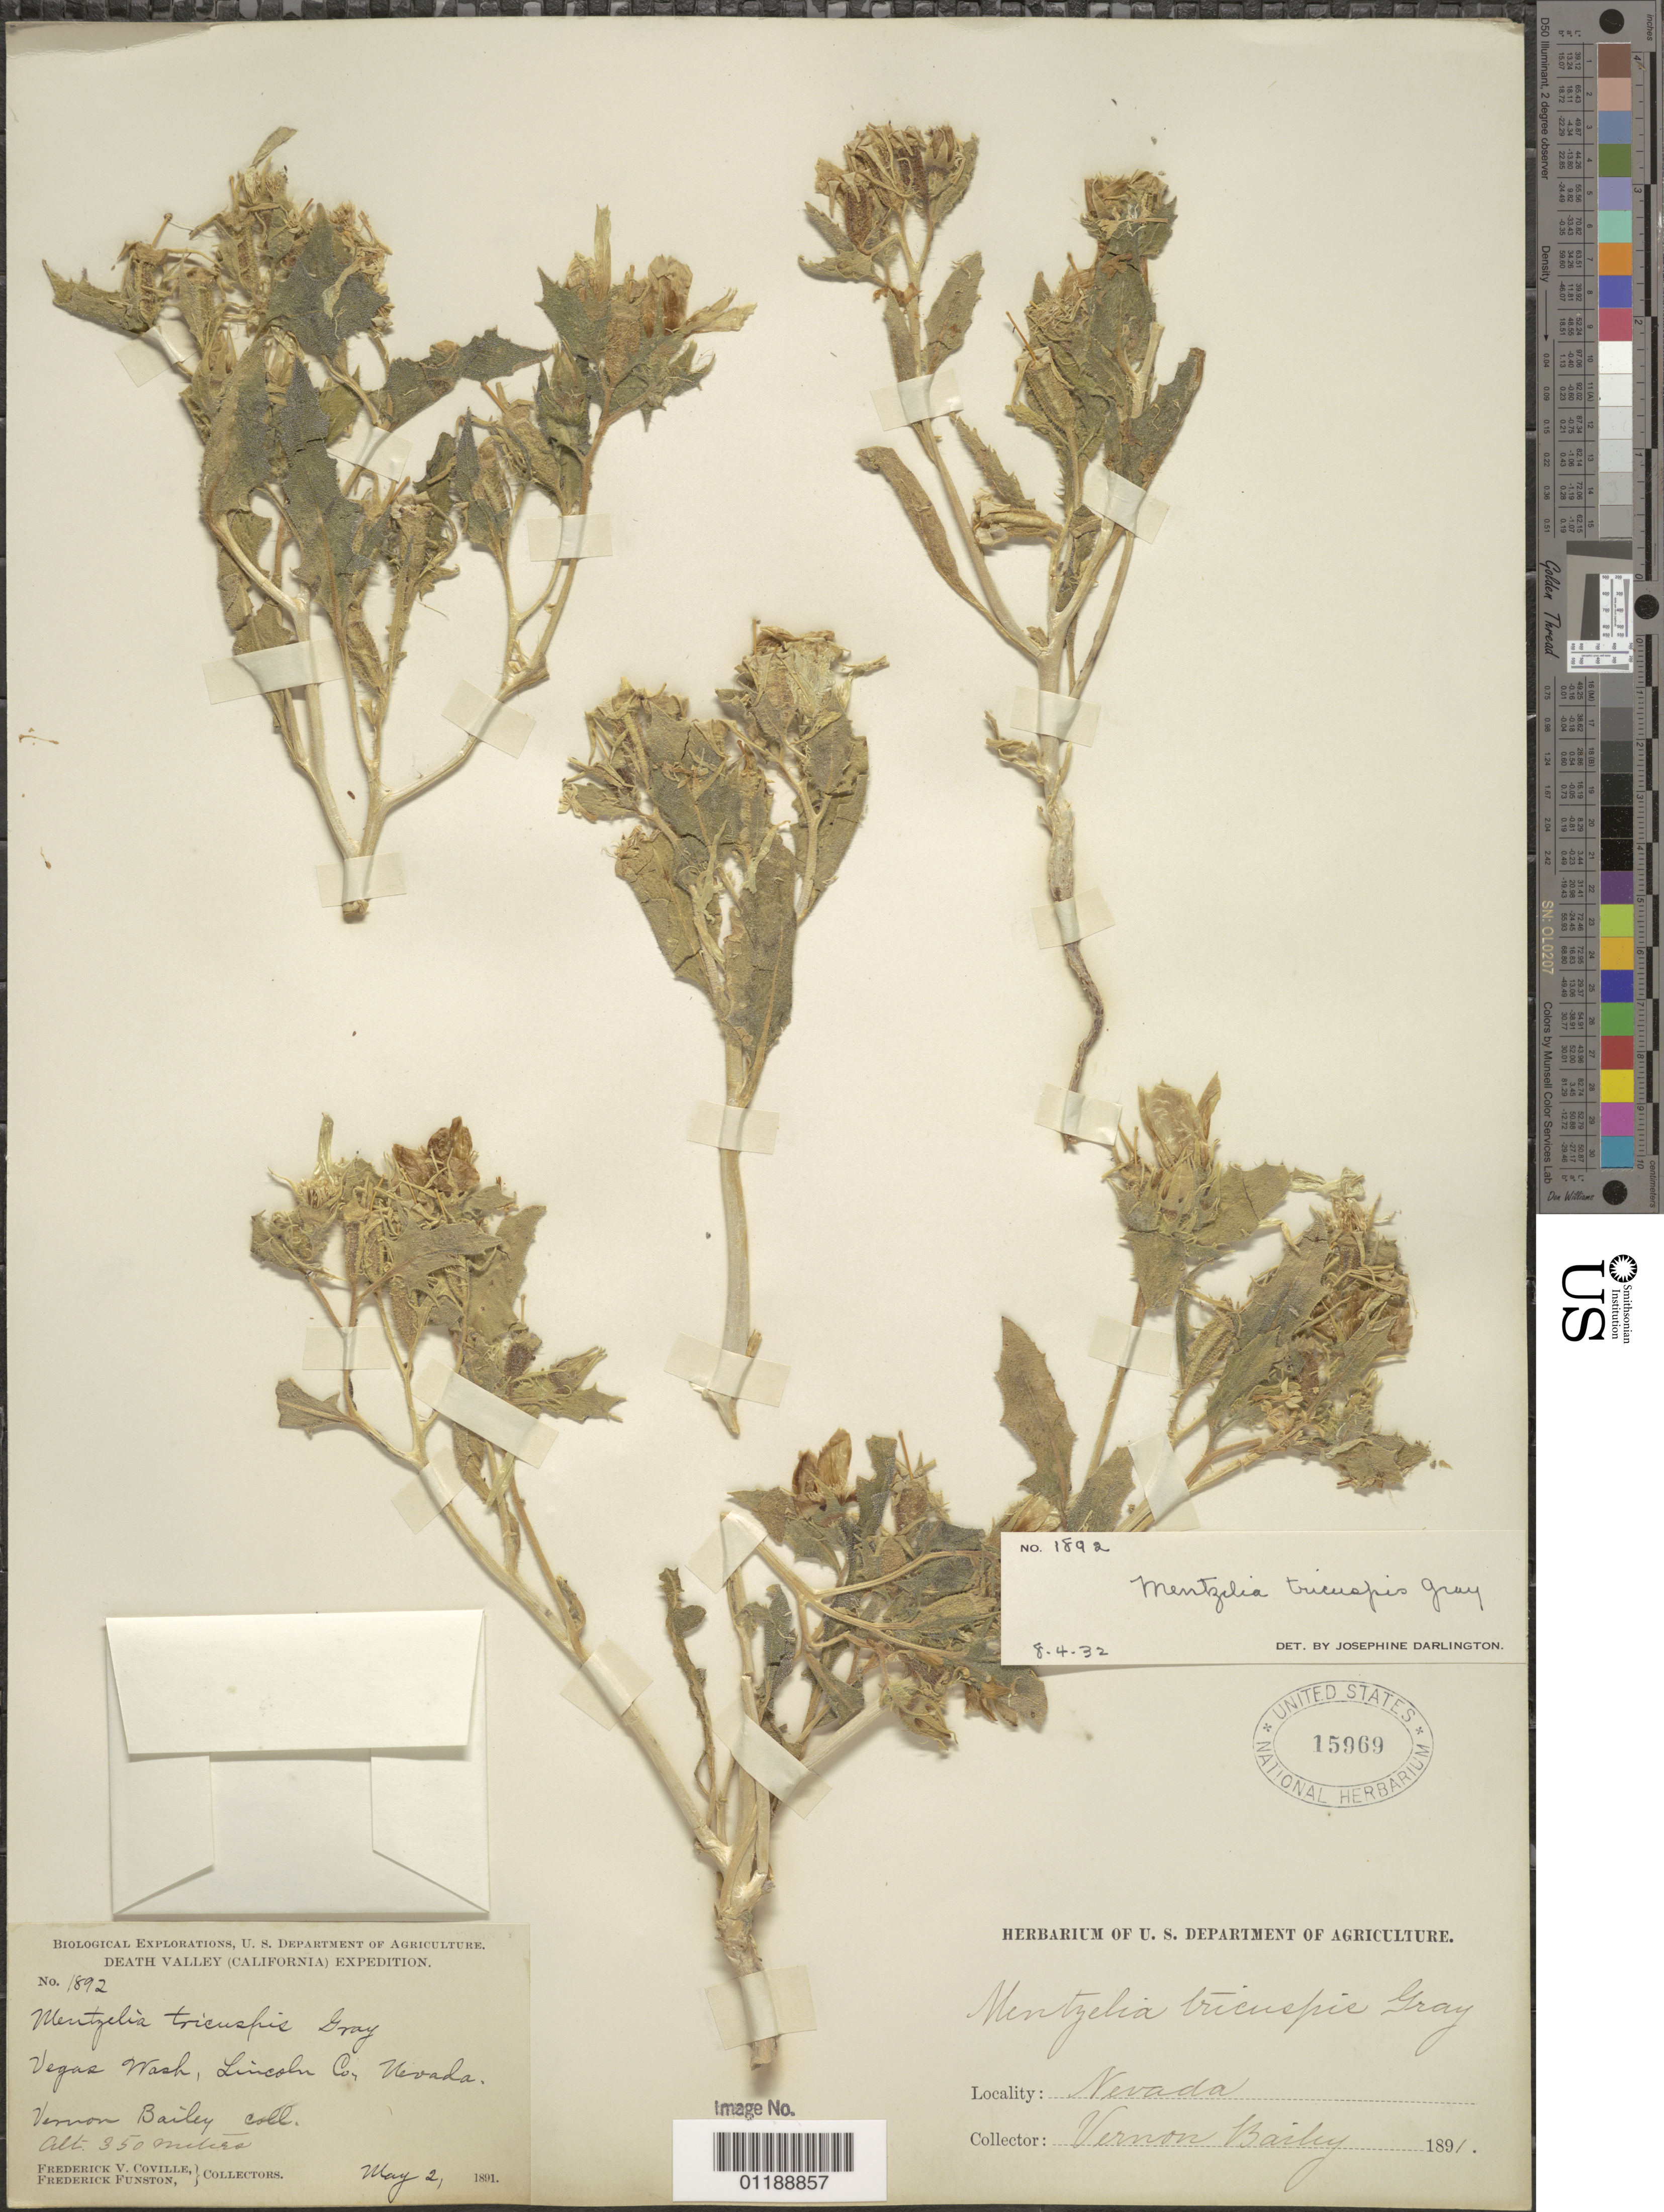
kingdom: Plantae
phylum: Tracheophyta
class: Magnoliopsida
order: Cornales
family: Loasaceae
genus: Mentzelia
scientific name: Mentzelia tricuspis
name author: A. Gray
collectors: V. O. Bailey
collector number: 1892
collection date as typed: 02 May 1891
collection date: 1891-05-02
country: United States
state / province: Nevada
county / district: Lincoln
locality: Vegas wash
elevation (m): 350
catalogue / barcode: US 15969